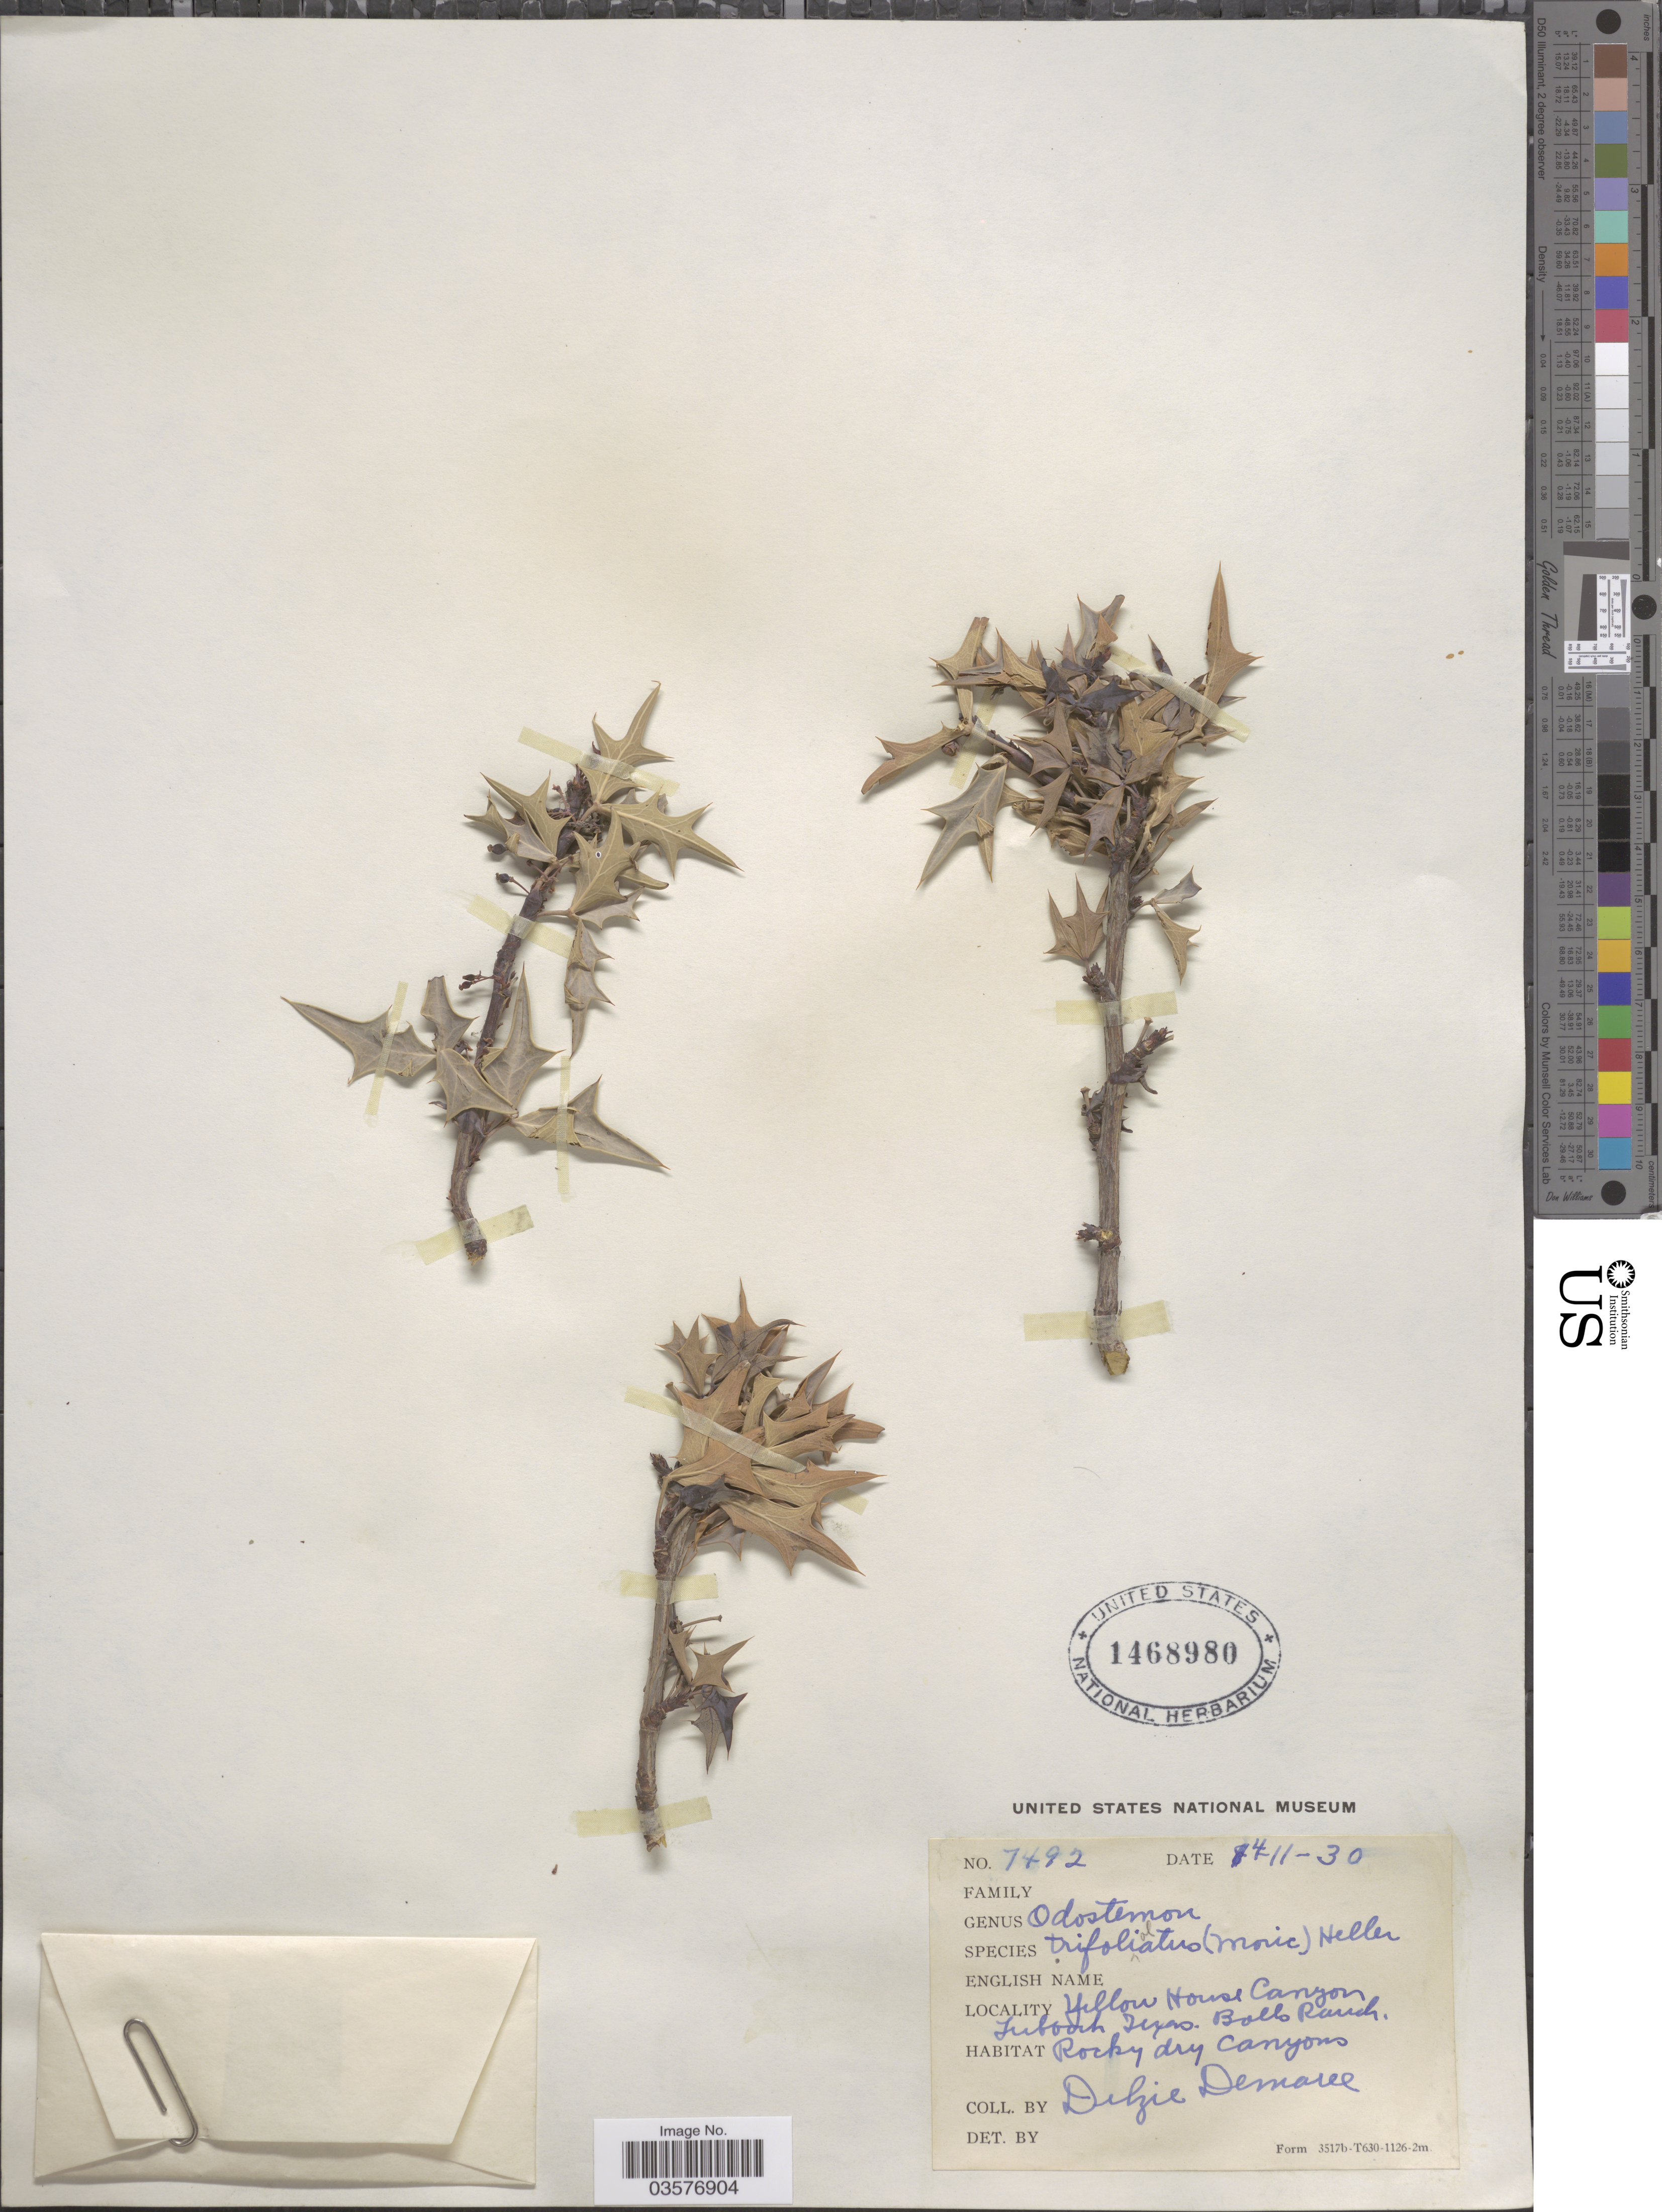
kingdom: Plantae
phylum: Tracheophyta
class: Magnoliopsida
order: Ranunculales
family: Berberidaceae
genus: Mahonia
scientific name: Mahonia trifoliolata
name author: (Monic.) Fedde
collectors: D. Demaree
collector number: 7492*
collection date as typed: Transcribed d/m/y: 11/4/30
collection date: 1930-04-11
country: United States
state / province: Texas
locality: Yellow House Canyon Lubbock. Bolls Ranch.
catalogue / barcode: US 1468980